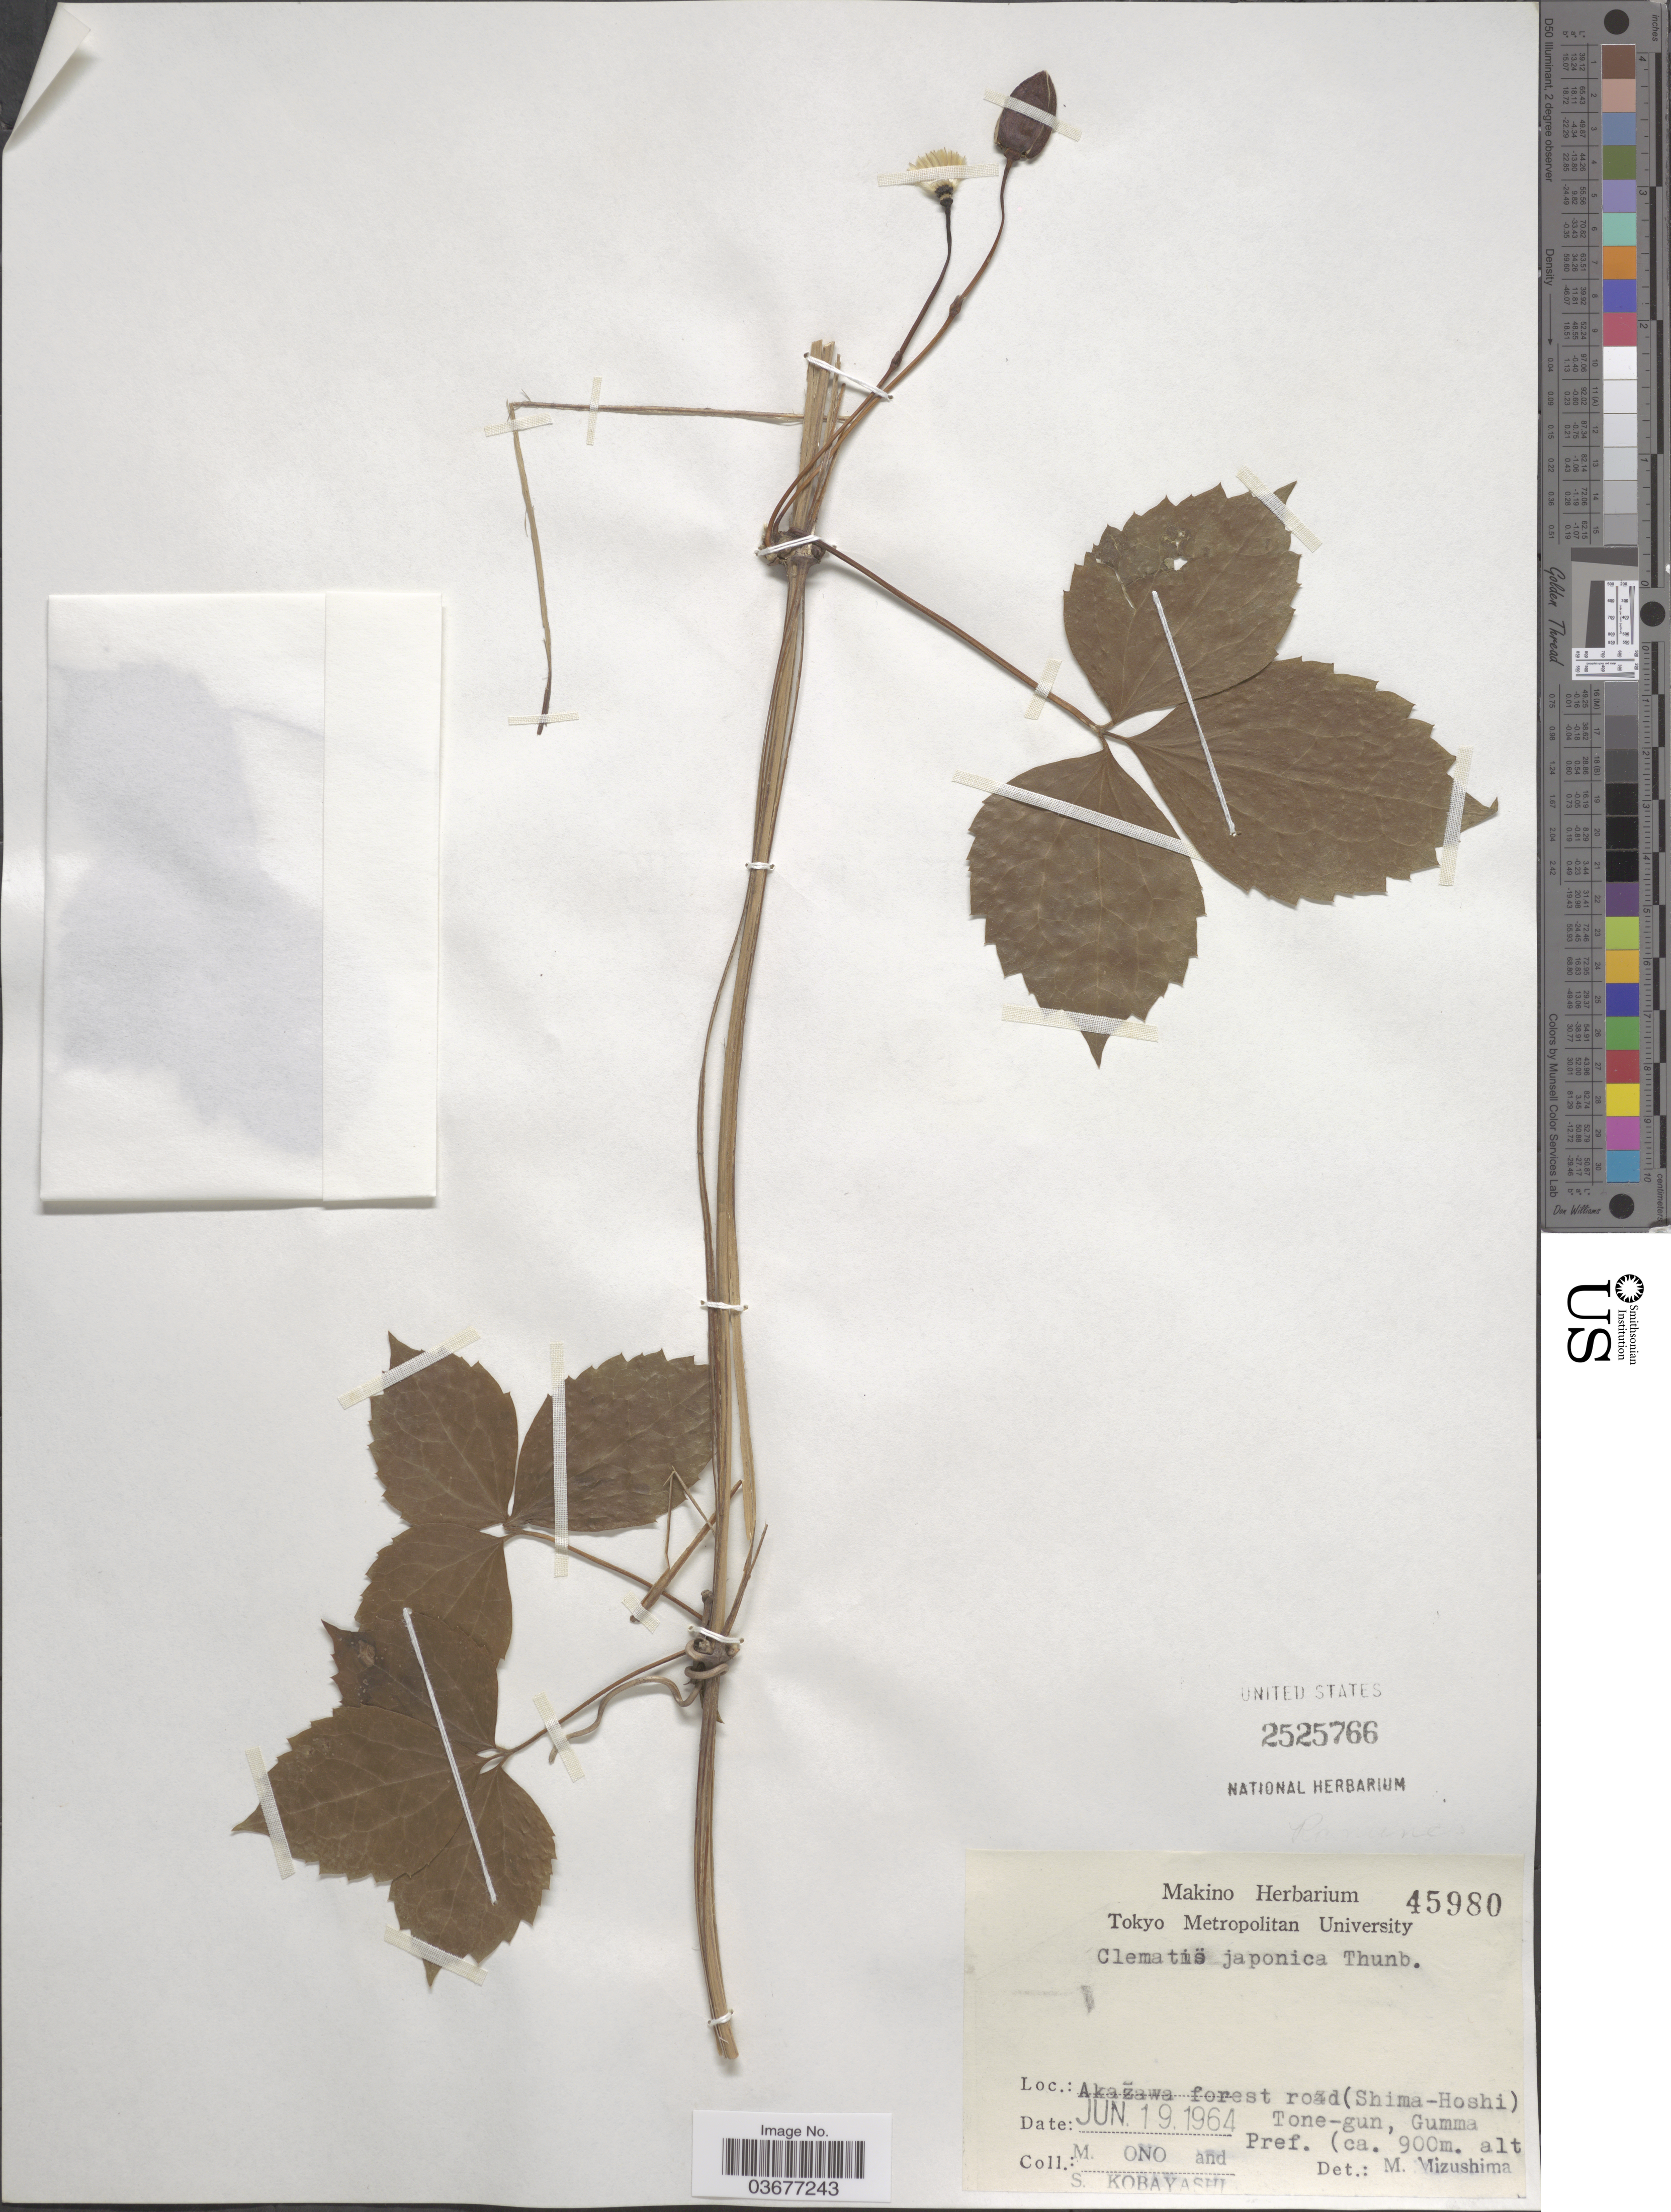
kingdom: Plantae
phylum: Tracheophyta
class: Magnoliopsida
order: Ranunculales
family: Ranunculaceae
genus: Clematis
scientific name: Clematis japonica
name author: Thunb.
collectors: M. Ono & S. Kobayashi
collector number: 45980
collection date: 1964-06-19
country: Japan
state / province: Tokyo, Federal City of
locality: Akazawa forest road (Shima-Hoshi) Tone-gun, Gumma Pref.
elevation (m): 900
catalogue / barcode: US 2525766